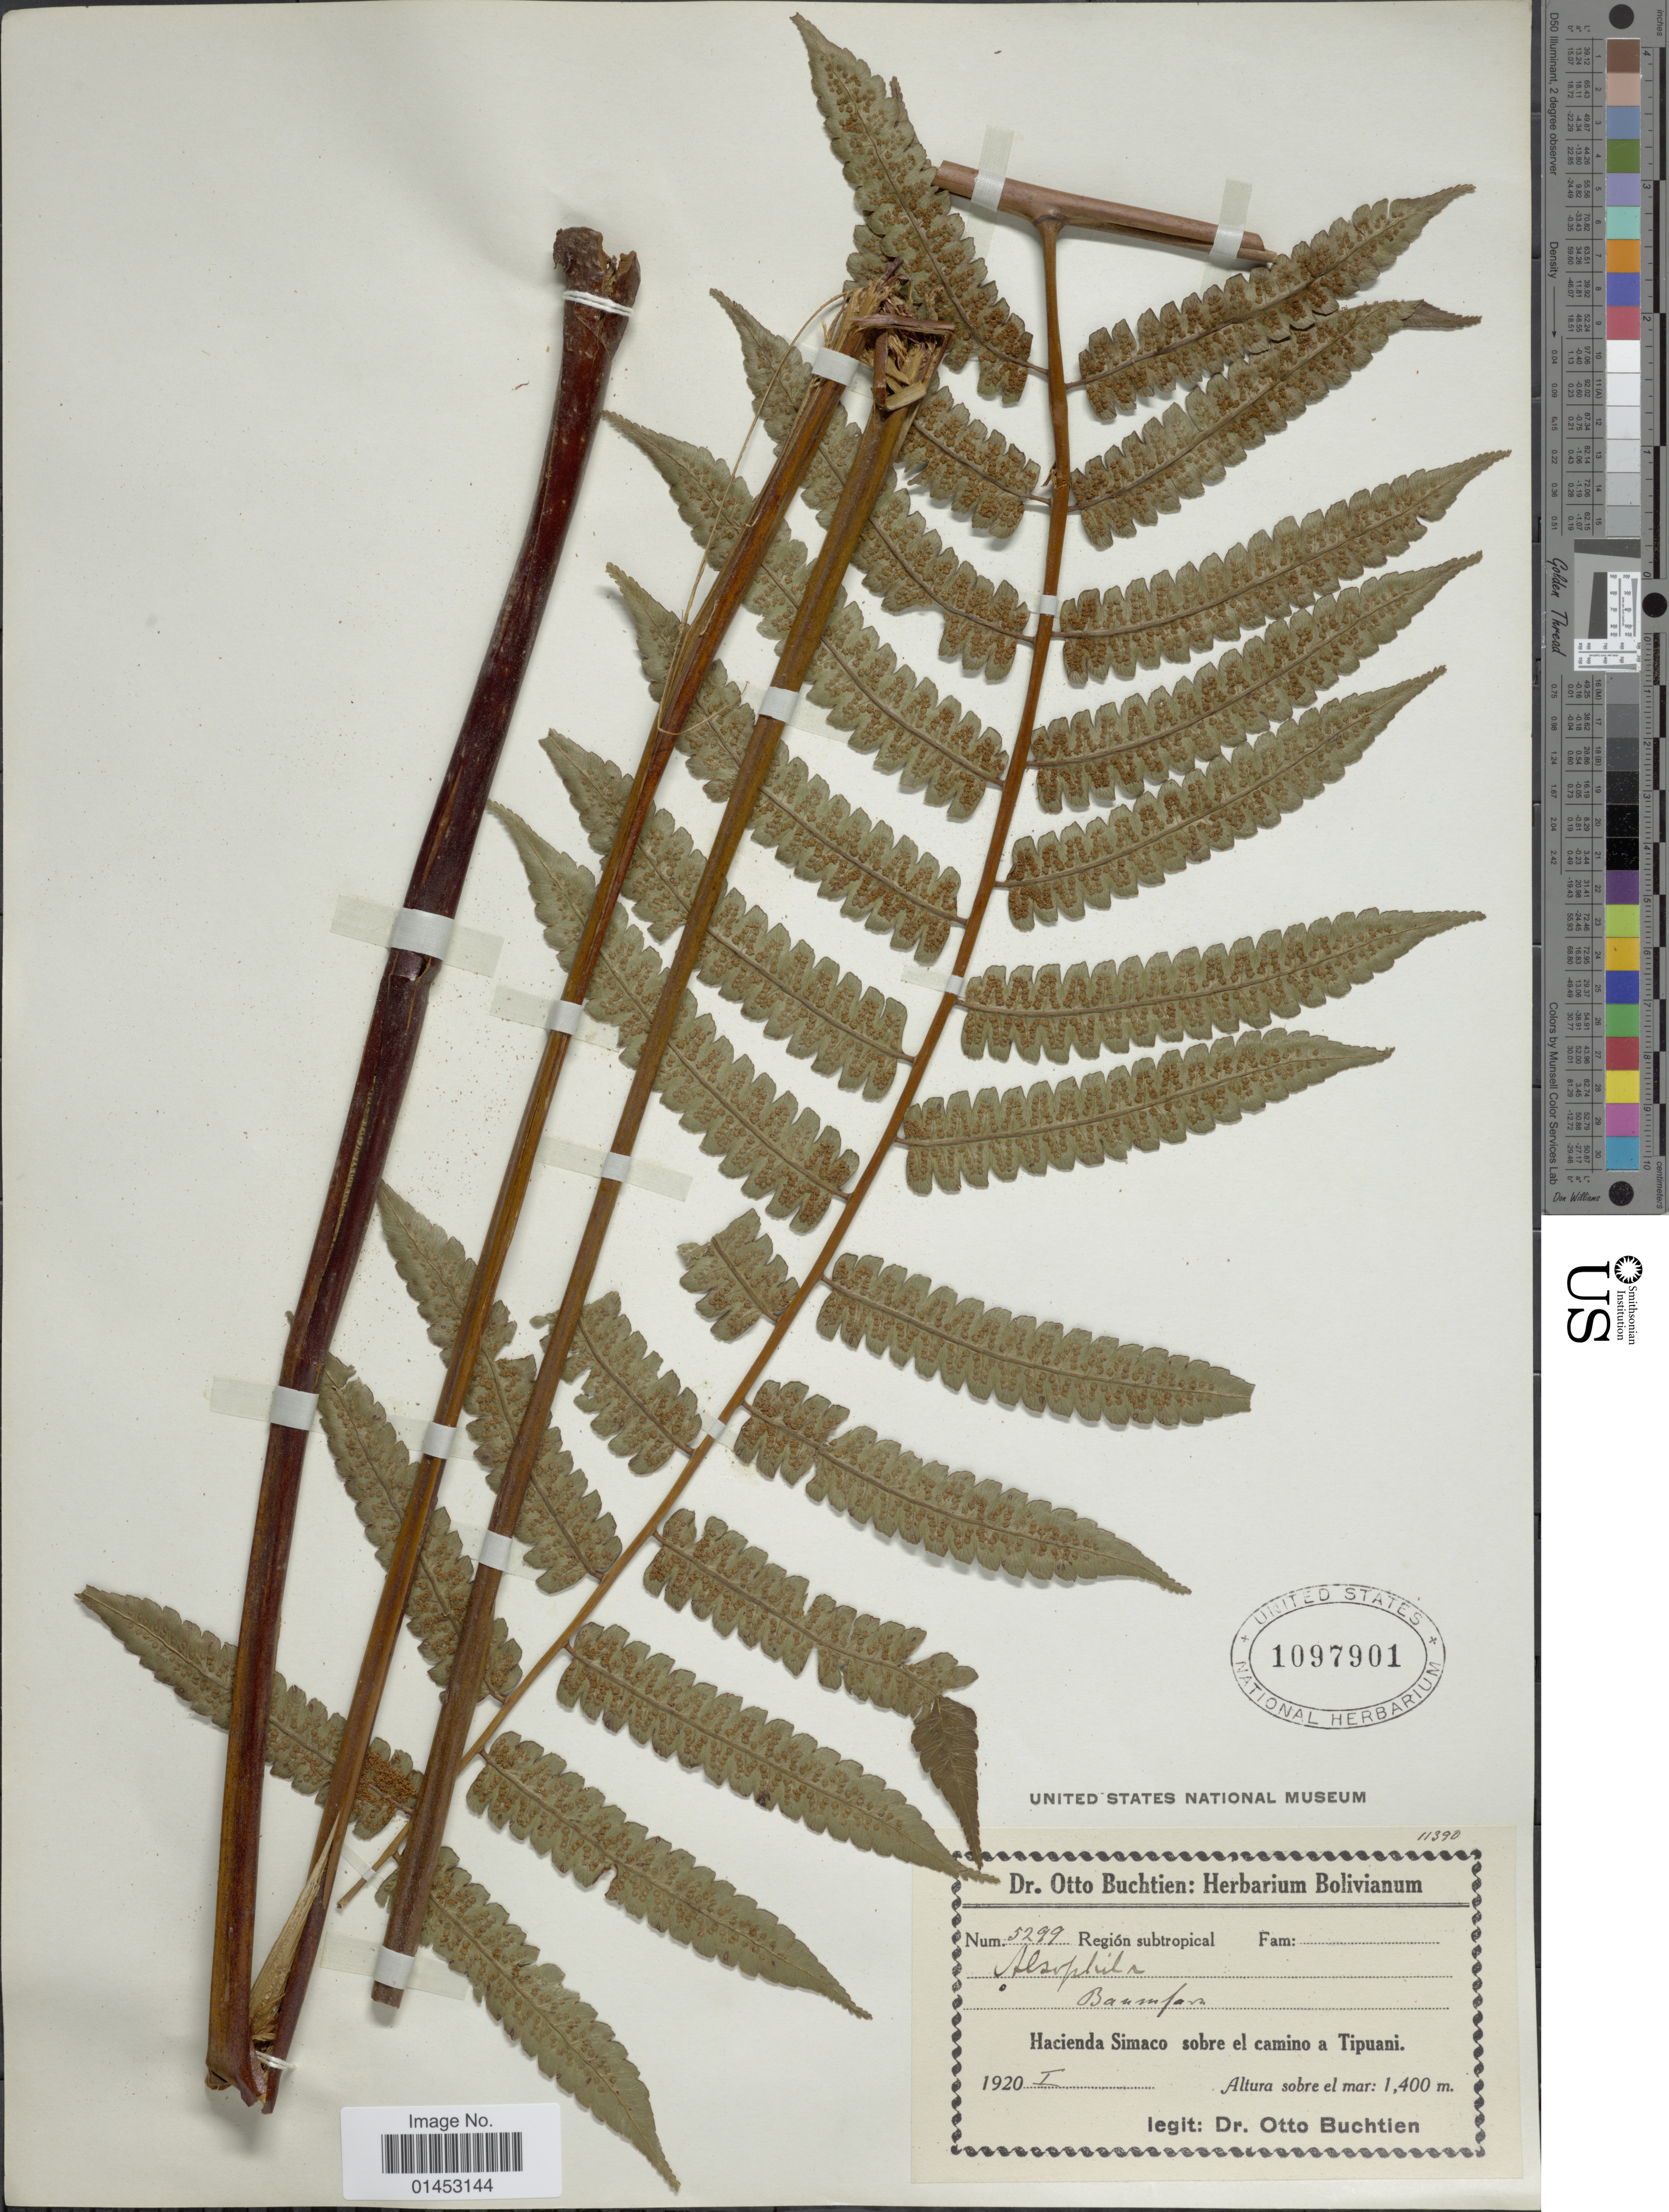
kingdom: Plantae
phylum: Tracheophyta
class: Polypodiopsida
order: Cyatheales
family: Cyatheaceae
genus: Cyathea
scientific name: Cyathea ulei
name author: (Christ) Domin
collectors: O. Buchtien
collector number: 5299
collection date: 1920-01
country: Bolivia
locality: Region Subtropical, Hacienda Simaco sobre el camino a Tipuani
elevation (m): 1400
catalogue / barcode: US 1097901